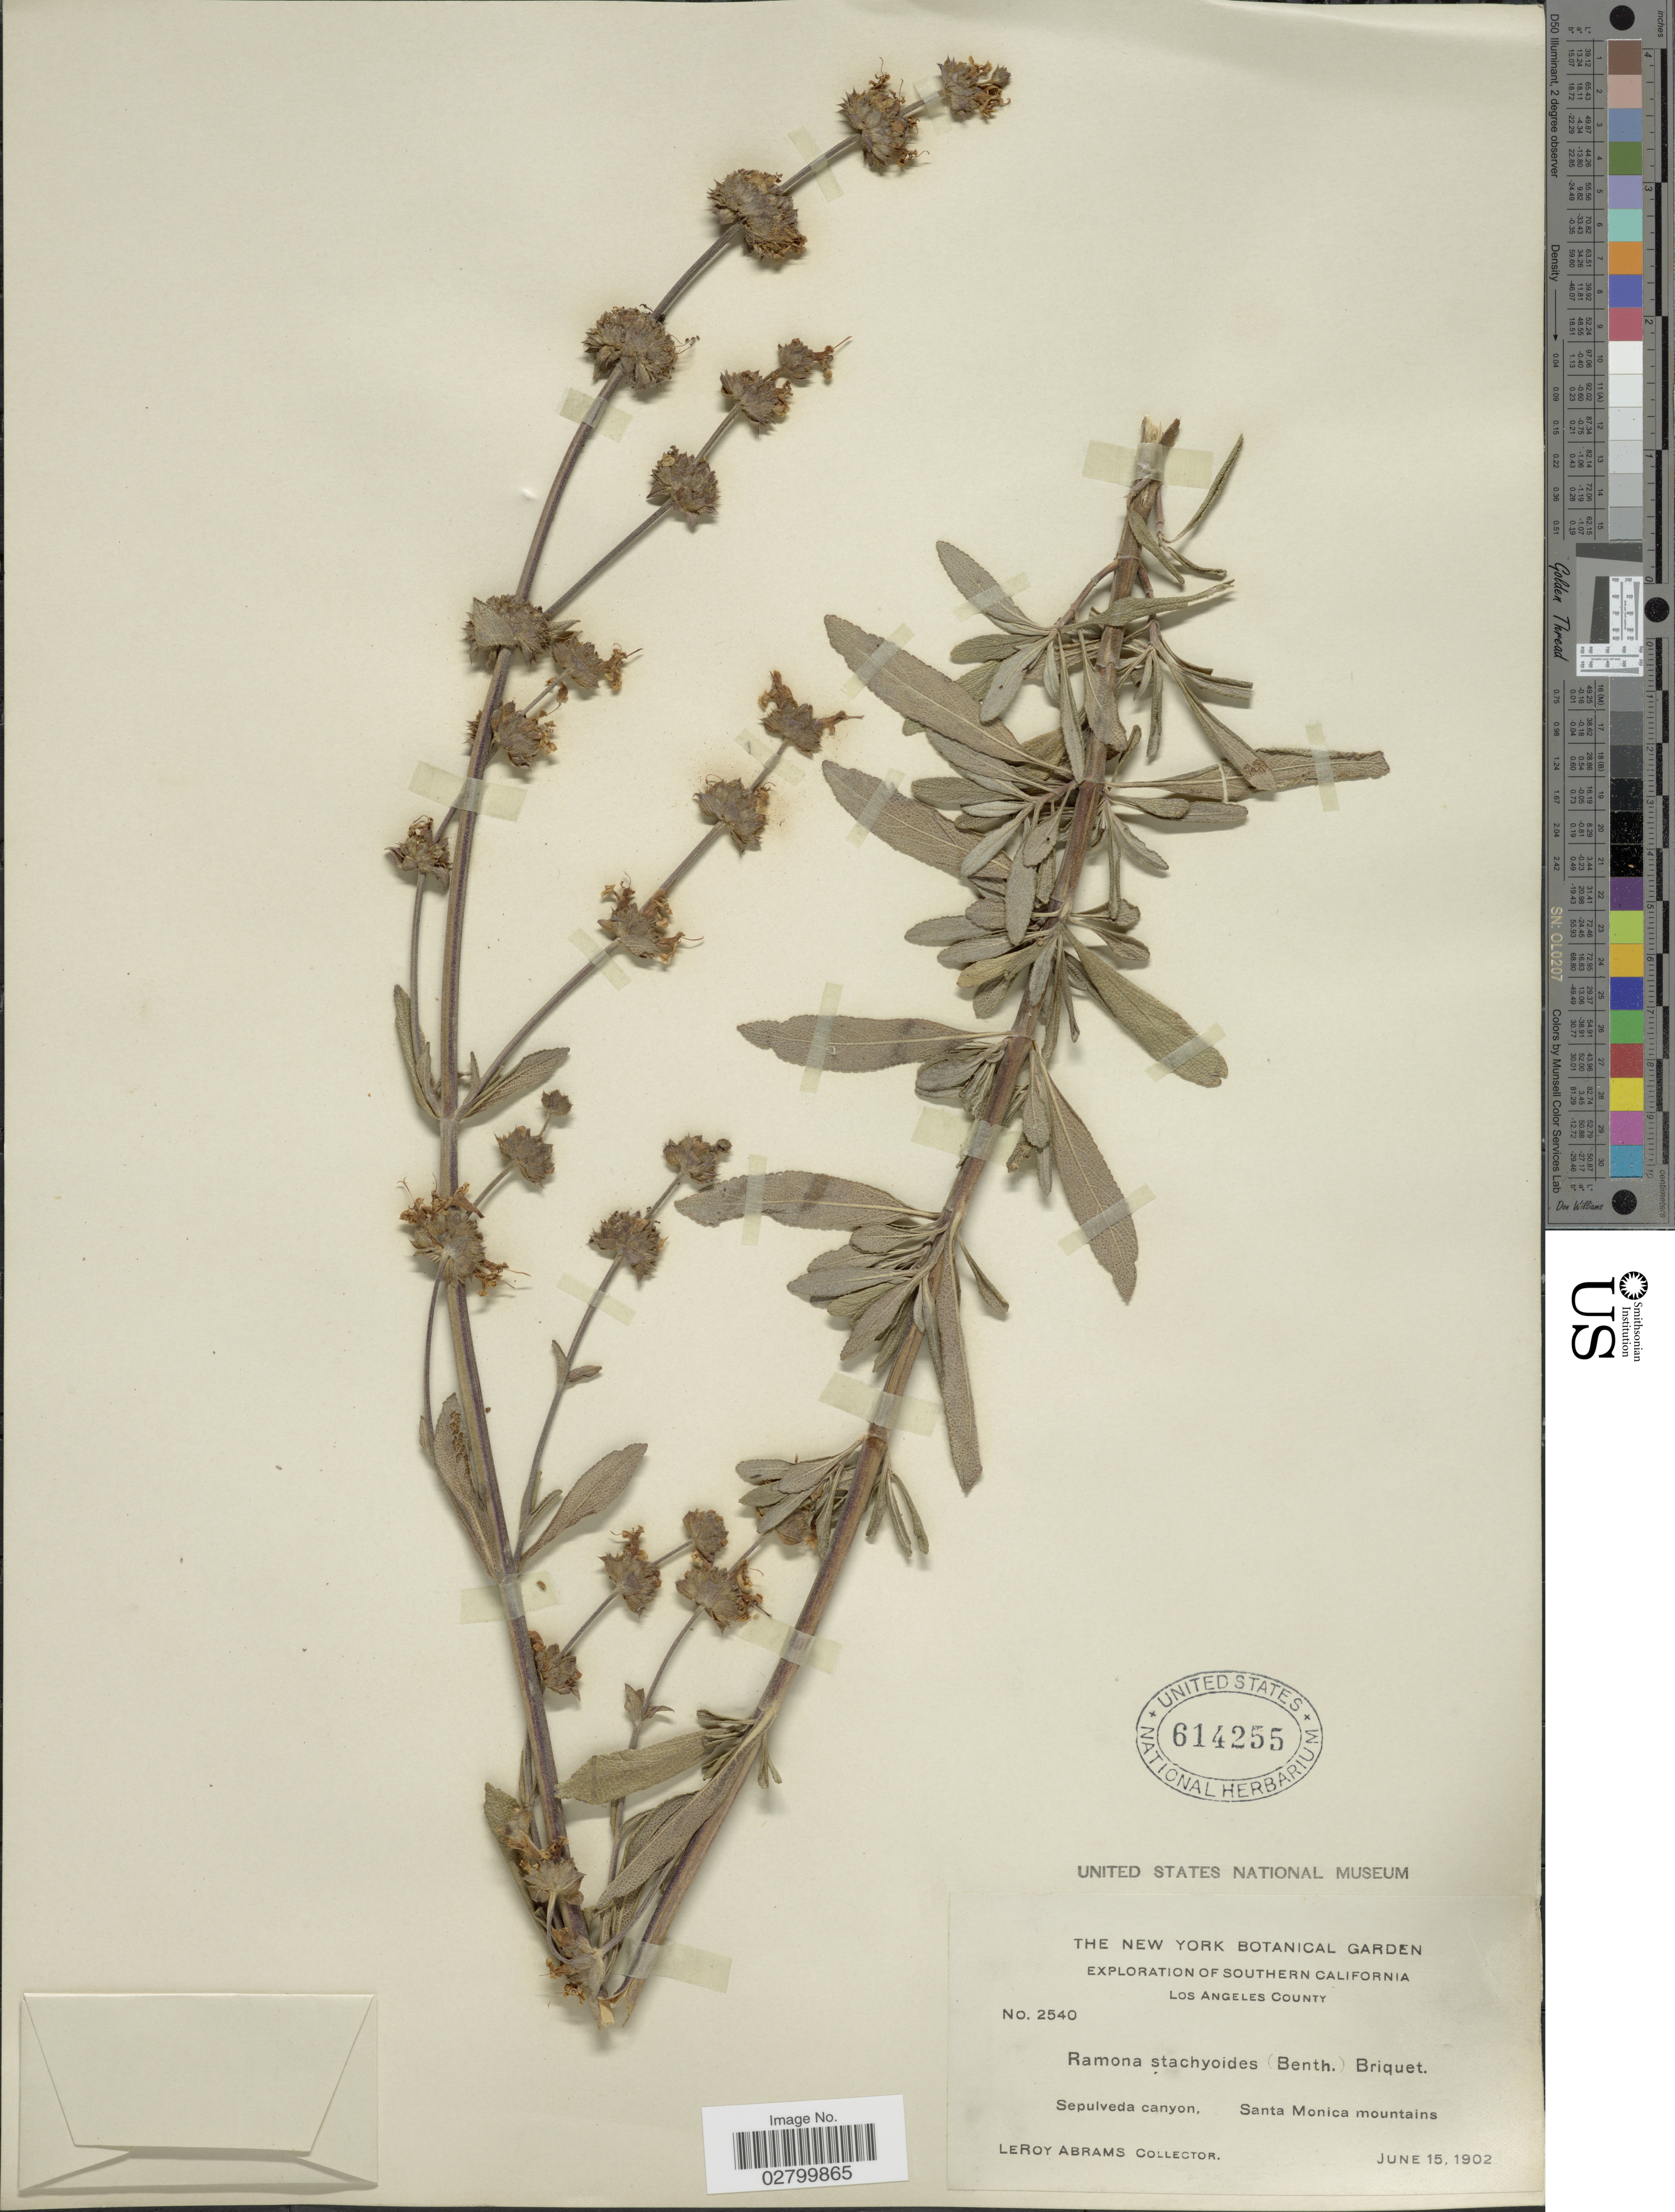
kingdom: Plantae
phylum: Tracheophyta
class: Magnoliopsida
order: Lamiales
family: Lamiaceae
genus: Salvia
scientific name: Salvia mellifera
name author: Greene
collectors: L. Abrams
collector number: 2540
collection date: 1902-06-15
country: United States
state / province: California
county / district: Los Angeles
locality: Southern California. Los Angeles County. Sepulveda canyon, Santa Monica mountains.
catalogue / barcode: US 614255